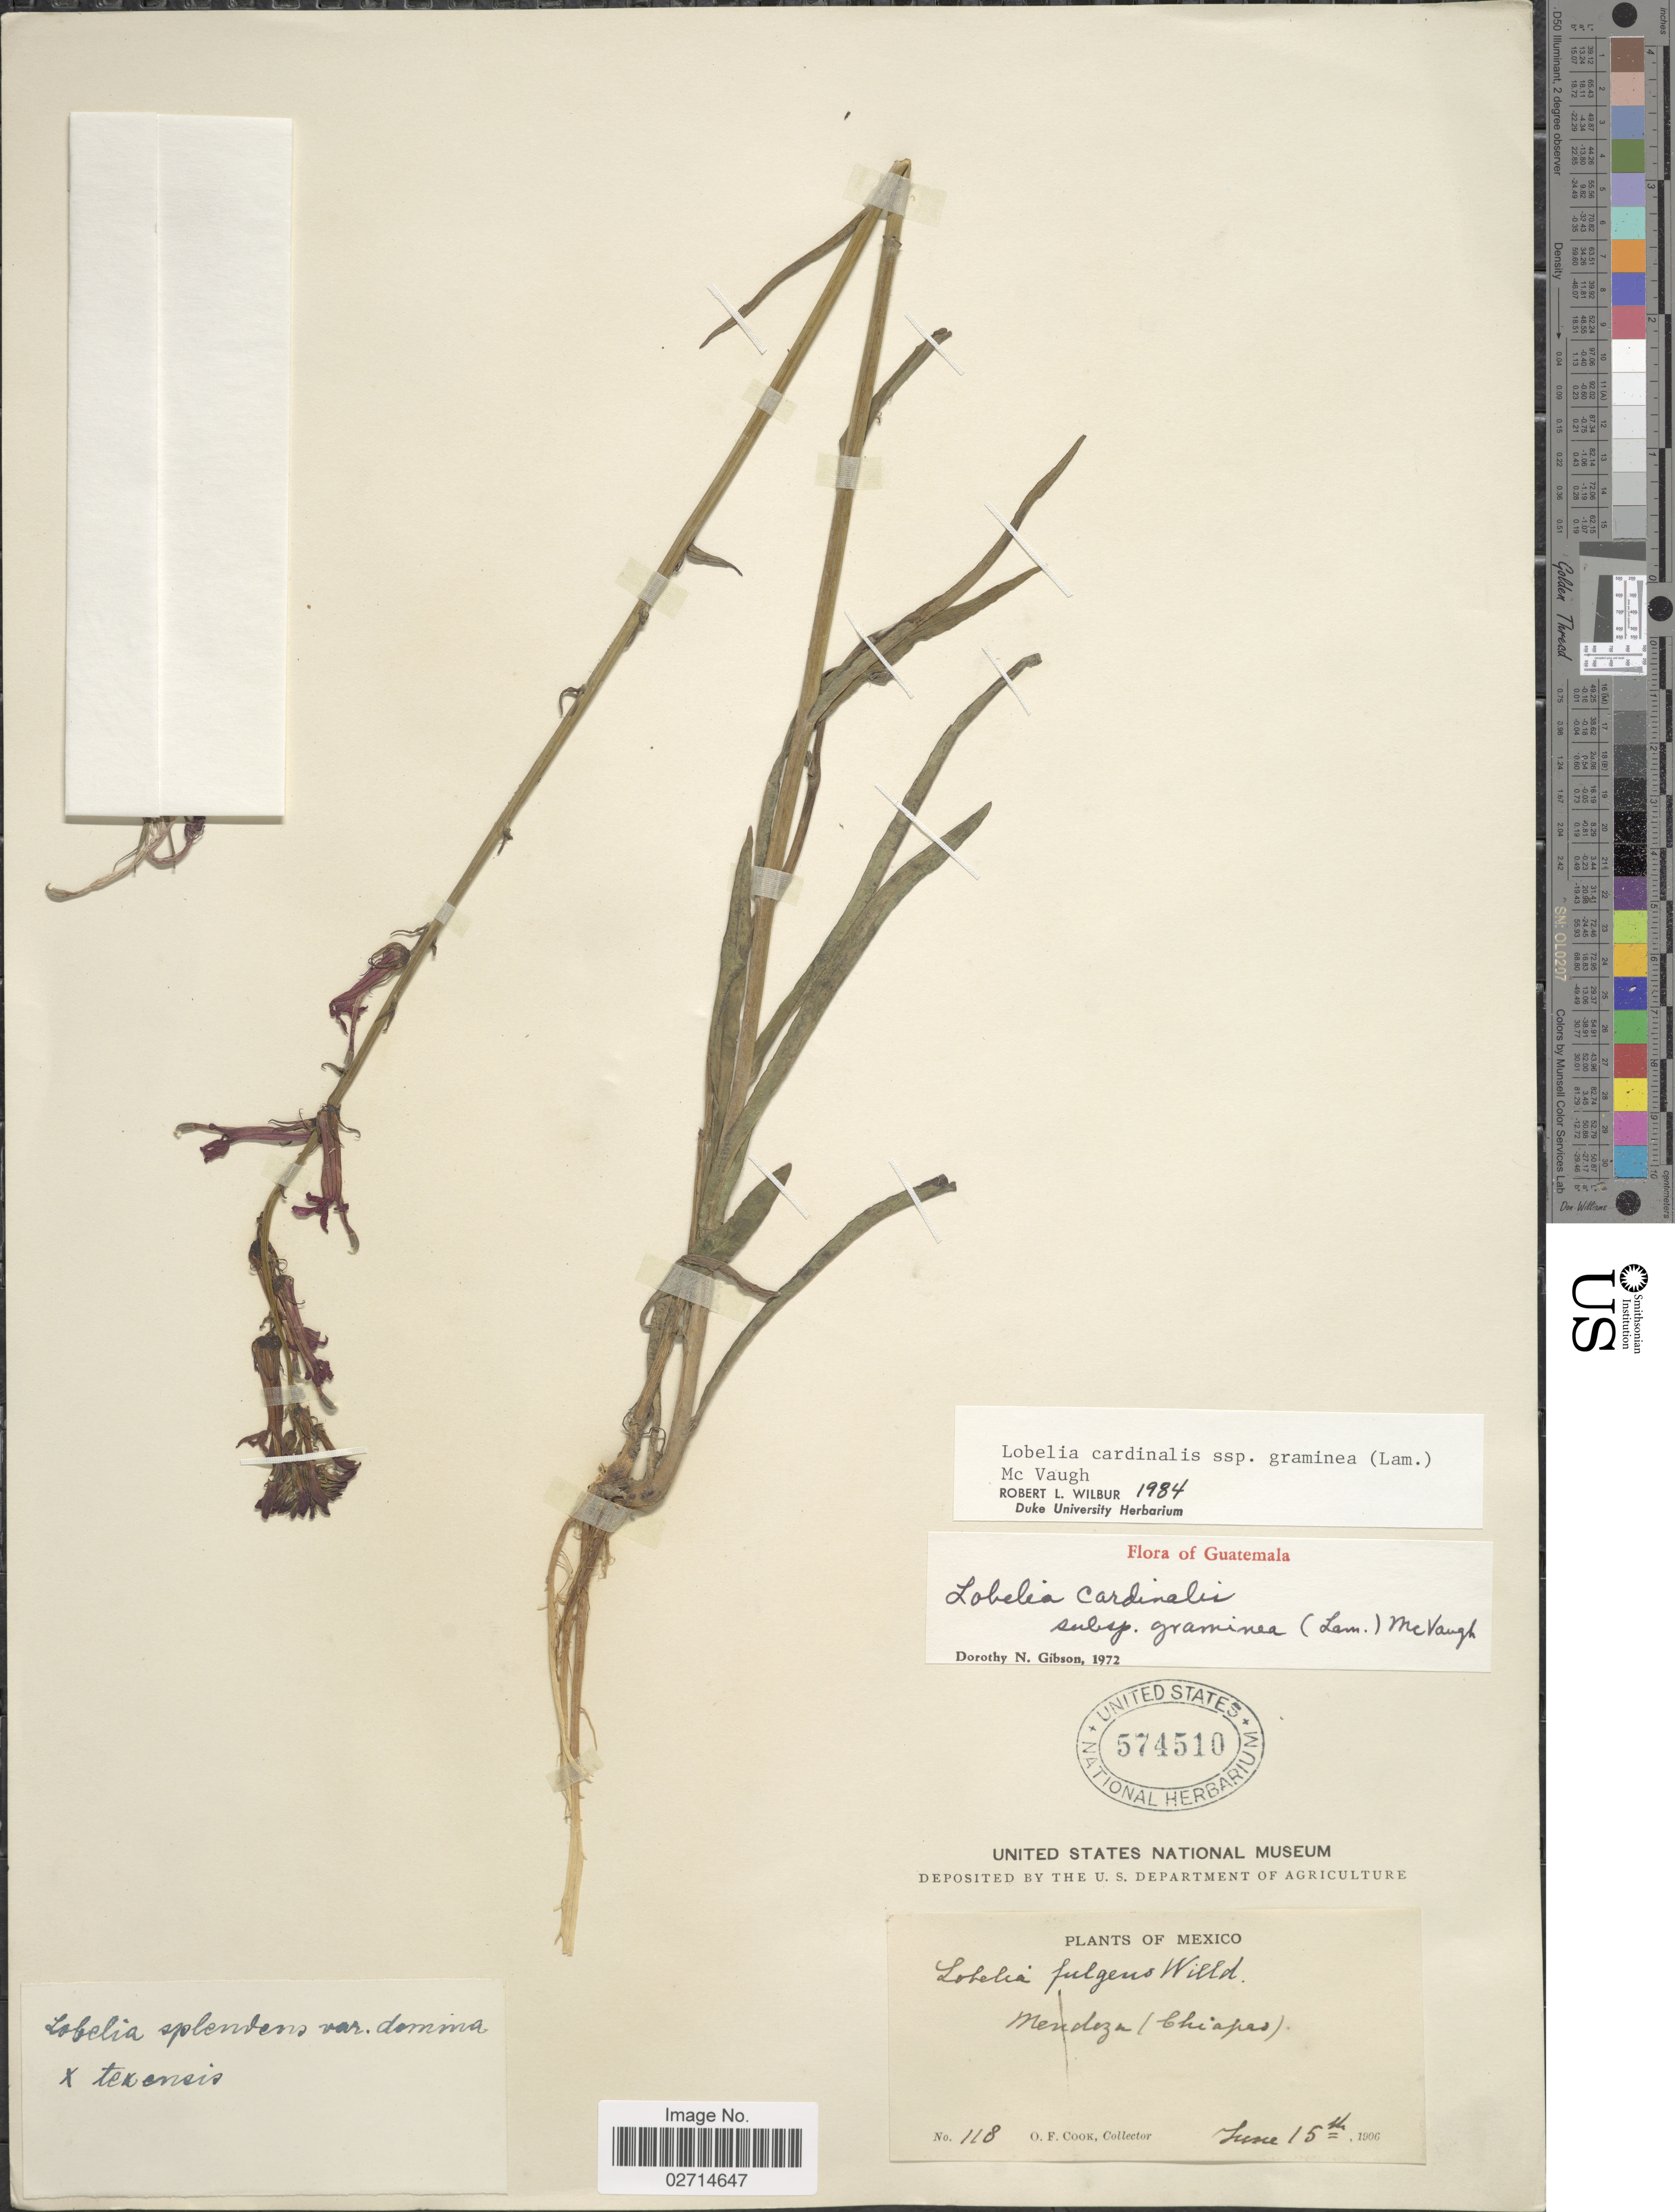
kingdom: Plantae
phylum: Tracheophyta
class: Magnoliopsida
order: Asterales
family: Campanulaceae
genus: Lobelia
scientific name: Lobelia cardinalis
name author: L.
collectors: O. F. Cook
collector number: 118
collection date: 1906-06-15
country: Mexico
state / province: Chiapas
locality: Mendoza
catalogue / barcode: US 574510